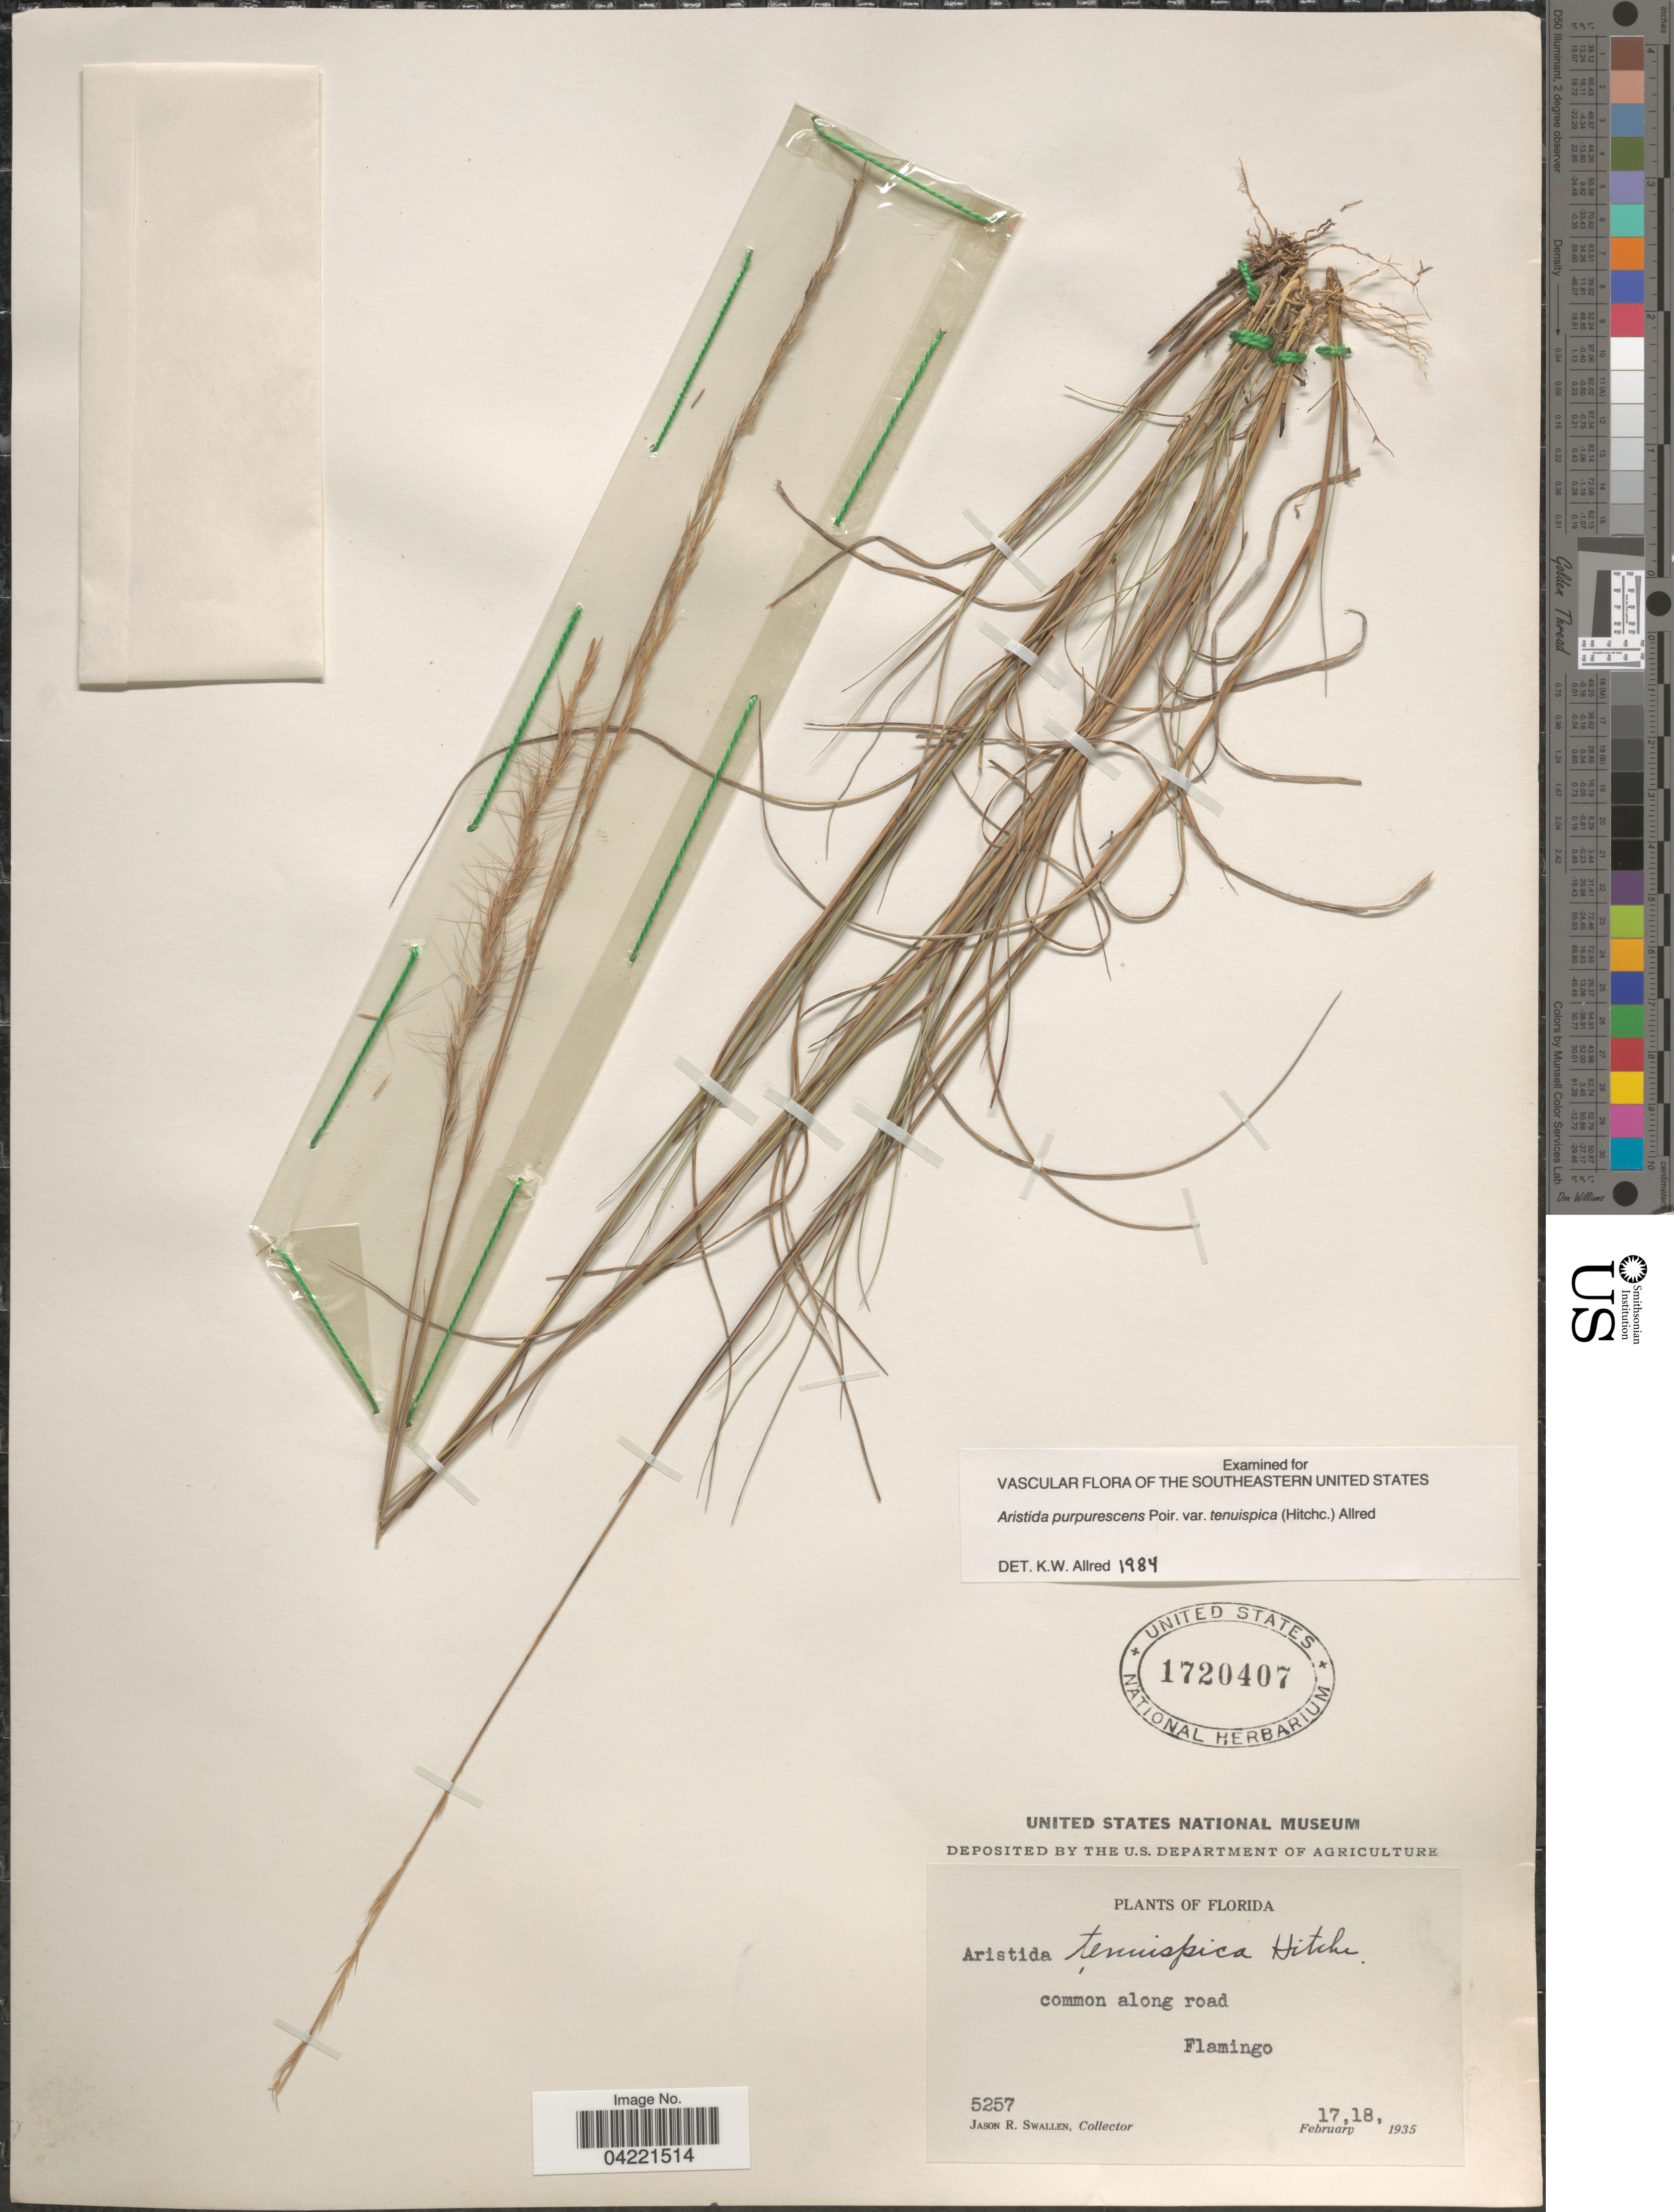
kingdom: Plantae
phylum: Tracheophyta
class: Liliopsida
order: Poales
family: Poaceae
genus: Aristida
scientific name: Aristida purpurascens var. tenuispica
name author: (Hitchc.) Allred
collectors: J. R. Swallen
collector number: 5257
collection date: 1935-02-17/1935-02-18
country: United States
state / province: Florida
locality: Flamingo.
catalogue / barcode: US 1720407